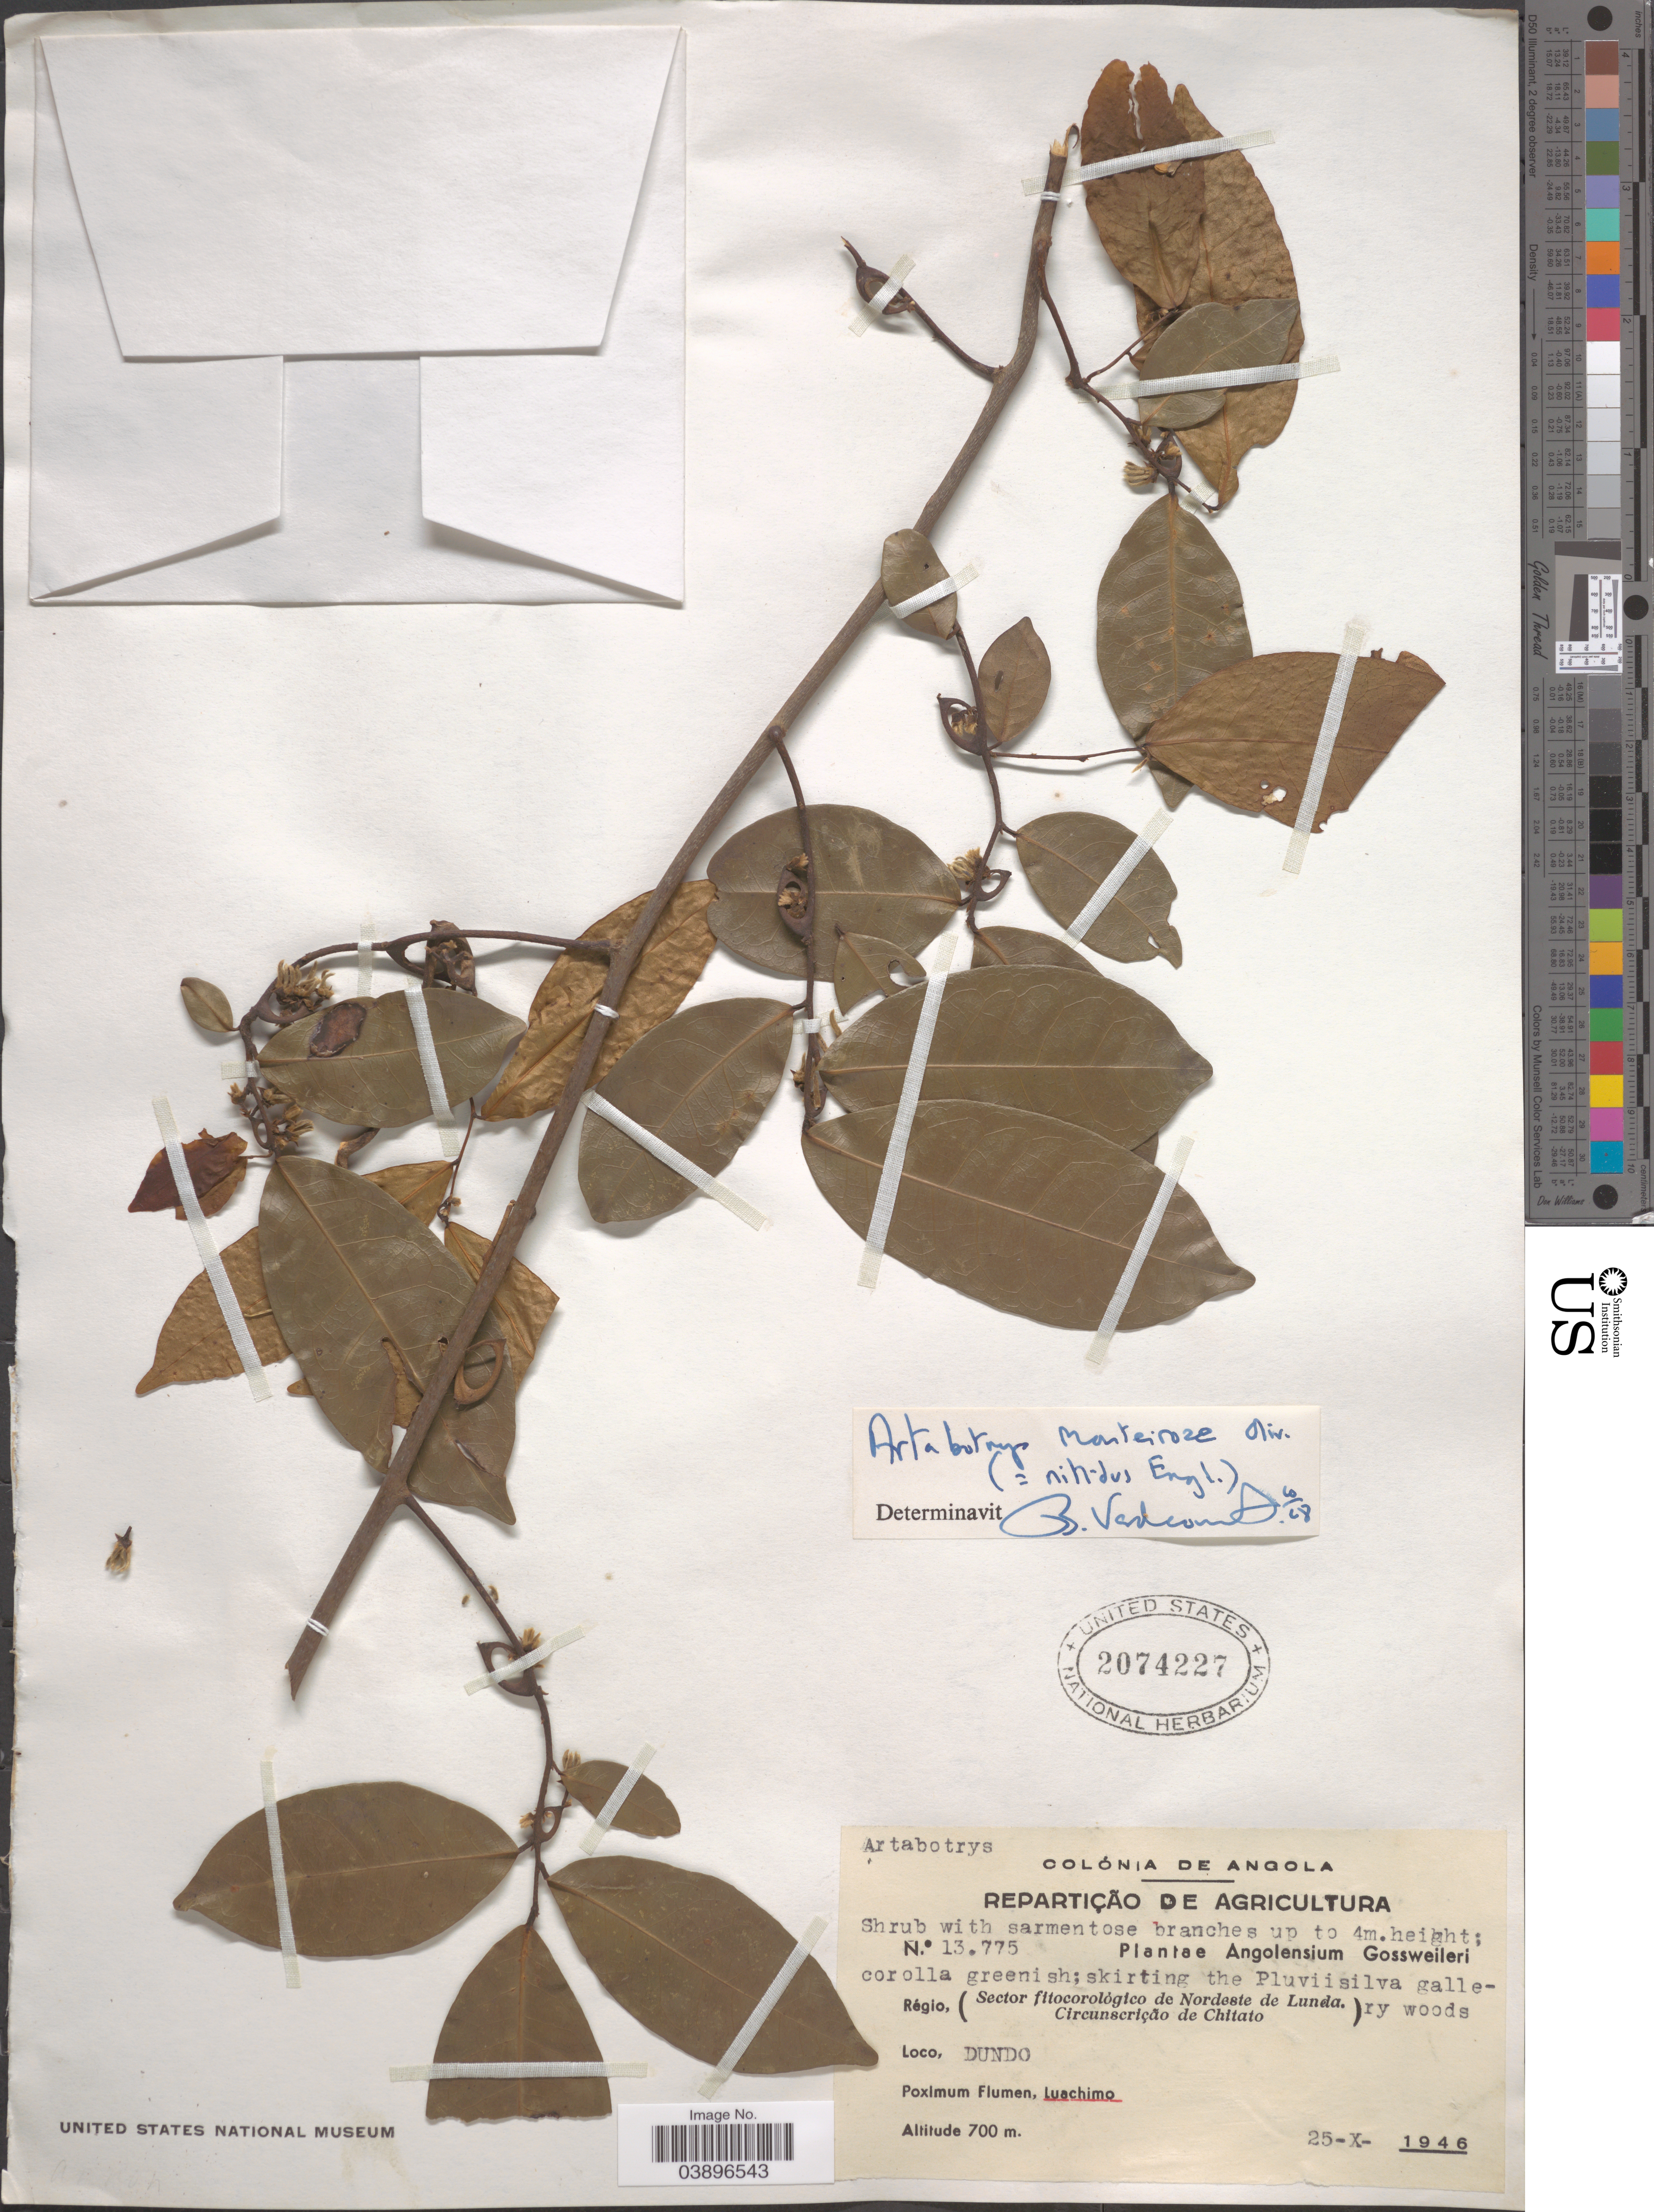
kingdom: Plantae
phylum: Tracheophyta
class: Magnoliopsida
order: Magnoliales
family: Annonaceae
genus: Artabotrys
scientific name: Artabotrys monteiroae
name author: Oliv.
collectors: -. Gossweiler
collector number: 13775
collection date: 1946-10-25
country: Angola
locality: Régio, (Sector fitocorológico de Nordeste de Lunda. Circunscrição de Chitato). Dundo. Luachimo.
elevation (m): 700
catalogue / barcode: US 2074227